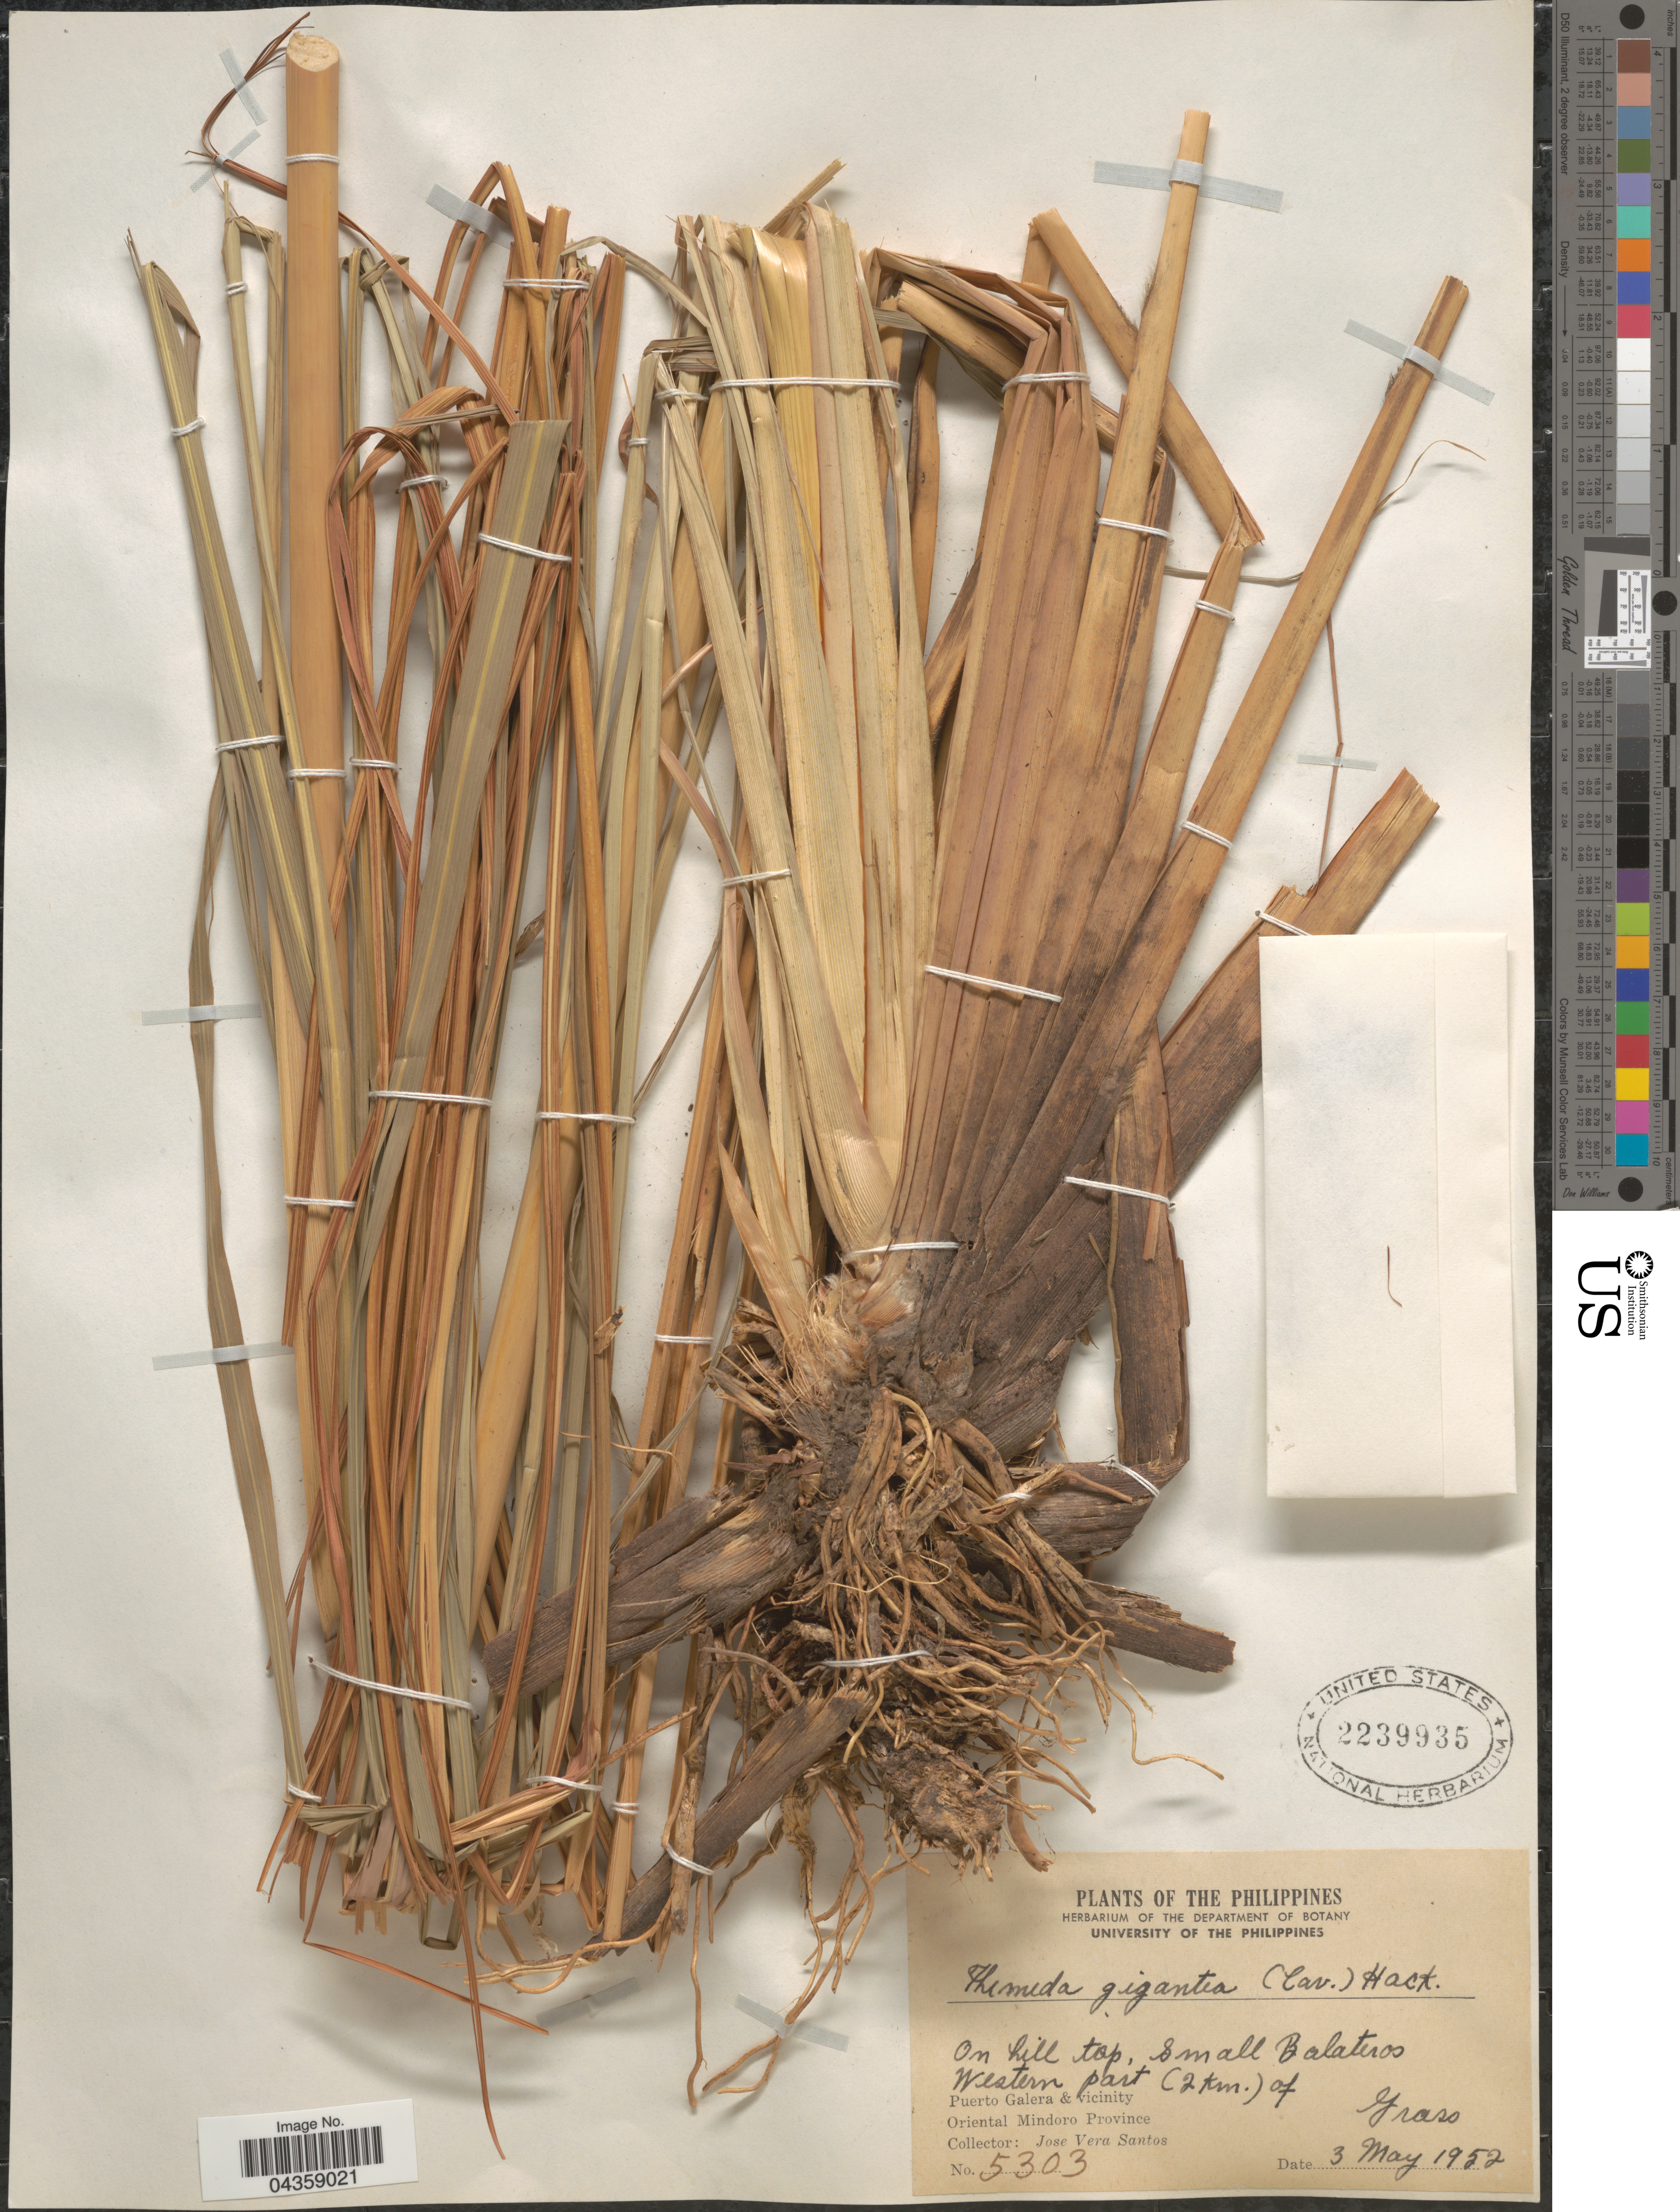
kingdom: Plantae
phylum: Tracheophyta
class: Liliopsida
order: Poales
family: Poaceae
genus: Themeda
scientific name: Themeda gigantea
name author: Hack.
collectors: J. V. Santos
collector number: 5303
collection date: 1952-05-03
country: Philippines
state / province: Mimaropa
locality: Small Balateros. On hill top, small Balateros. Western part (2 Km.) of Puerto Galera & vicinity. Oriental Mindoro Province.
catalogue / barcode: US 2239935